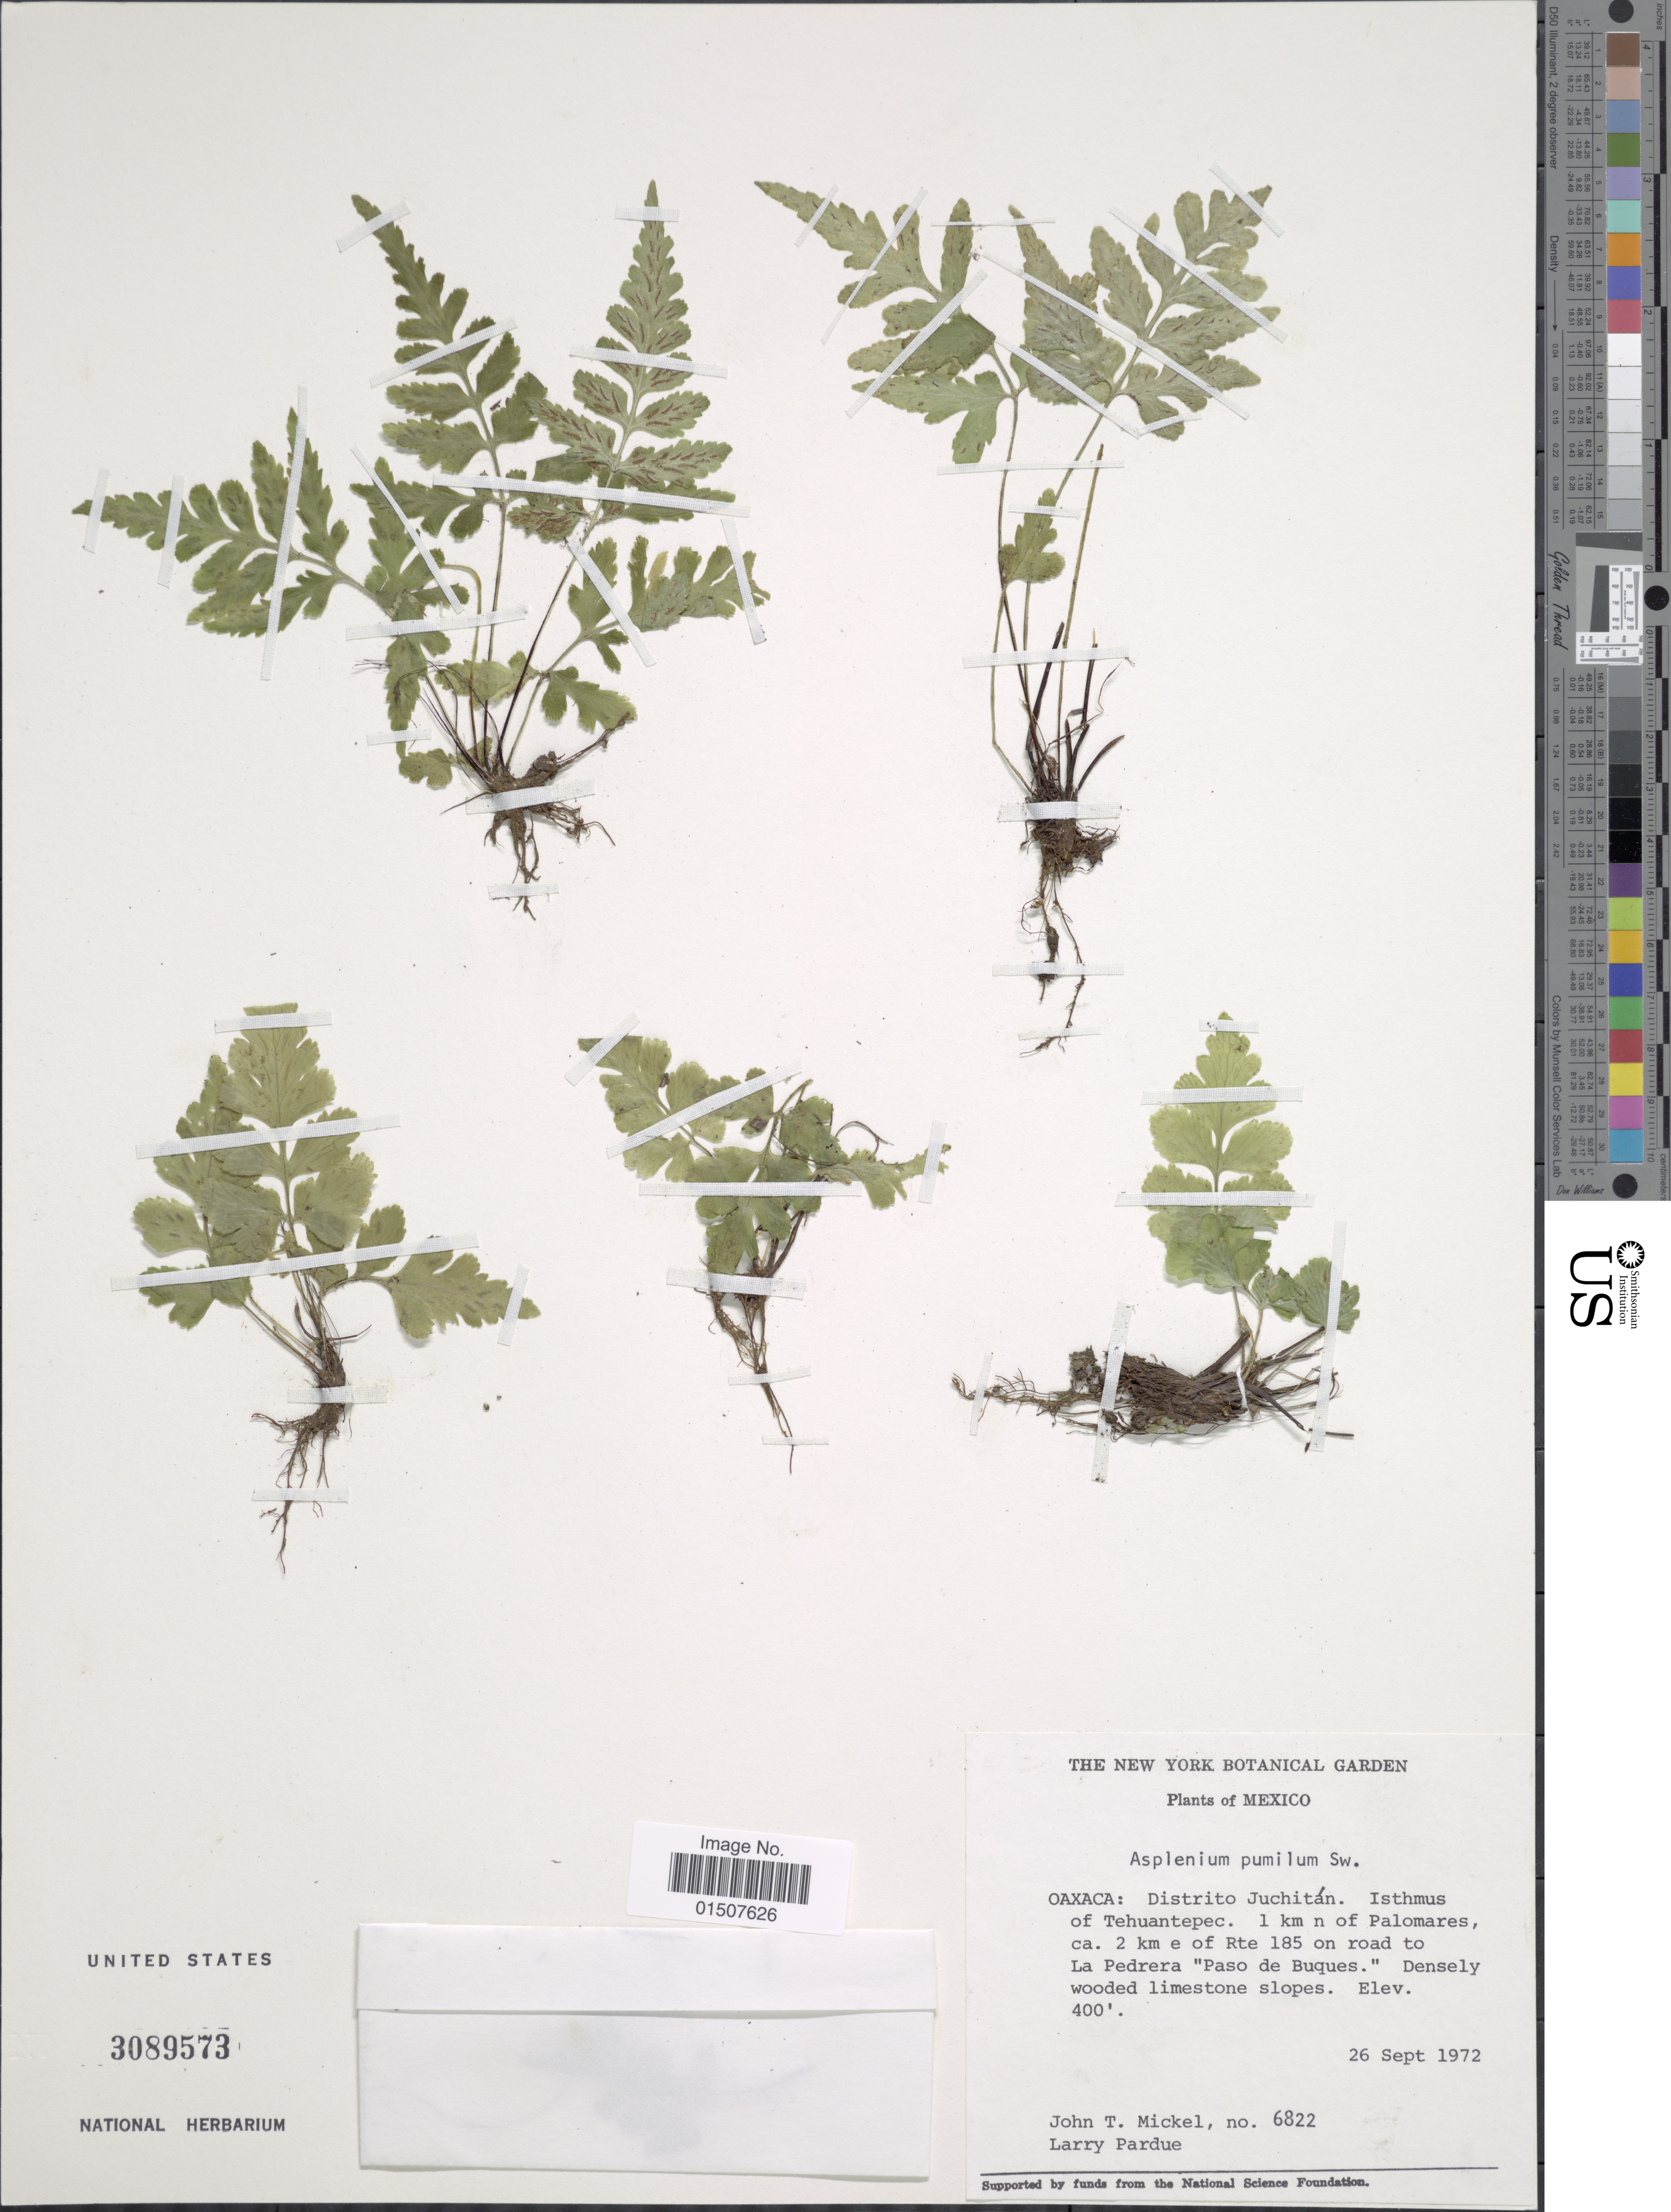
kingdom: Plantae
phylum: Tracheophyta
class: Polypodiopsida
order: Polypodiales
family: Aspleniaceae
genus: Asplenium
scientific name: Asplenium pumilum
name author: Sw.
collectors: J. T. Mickel & L. Pardue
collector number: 6822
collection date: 1972-09-26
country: Mexico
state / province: Oaxaca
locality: Oaxaca: Distrito Juchitan. Istmus of Tehuantepec. 1 km n of Palomares, ca. 2 km e of Rte 185 on road to La Pedrera "paso de Buques." Densely wooded limestone slopes.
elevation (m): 122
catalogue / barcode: US 3089573